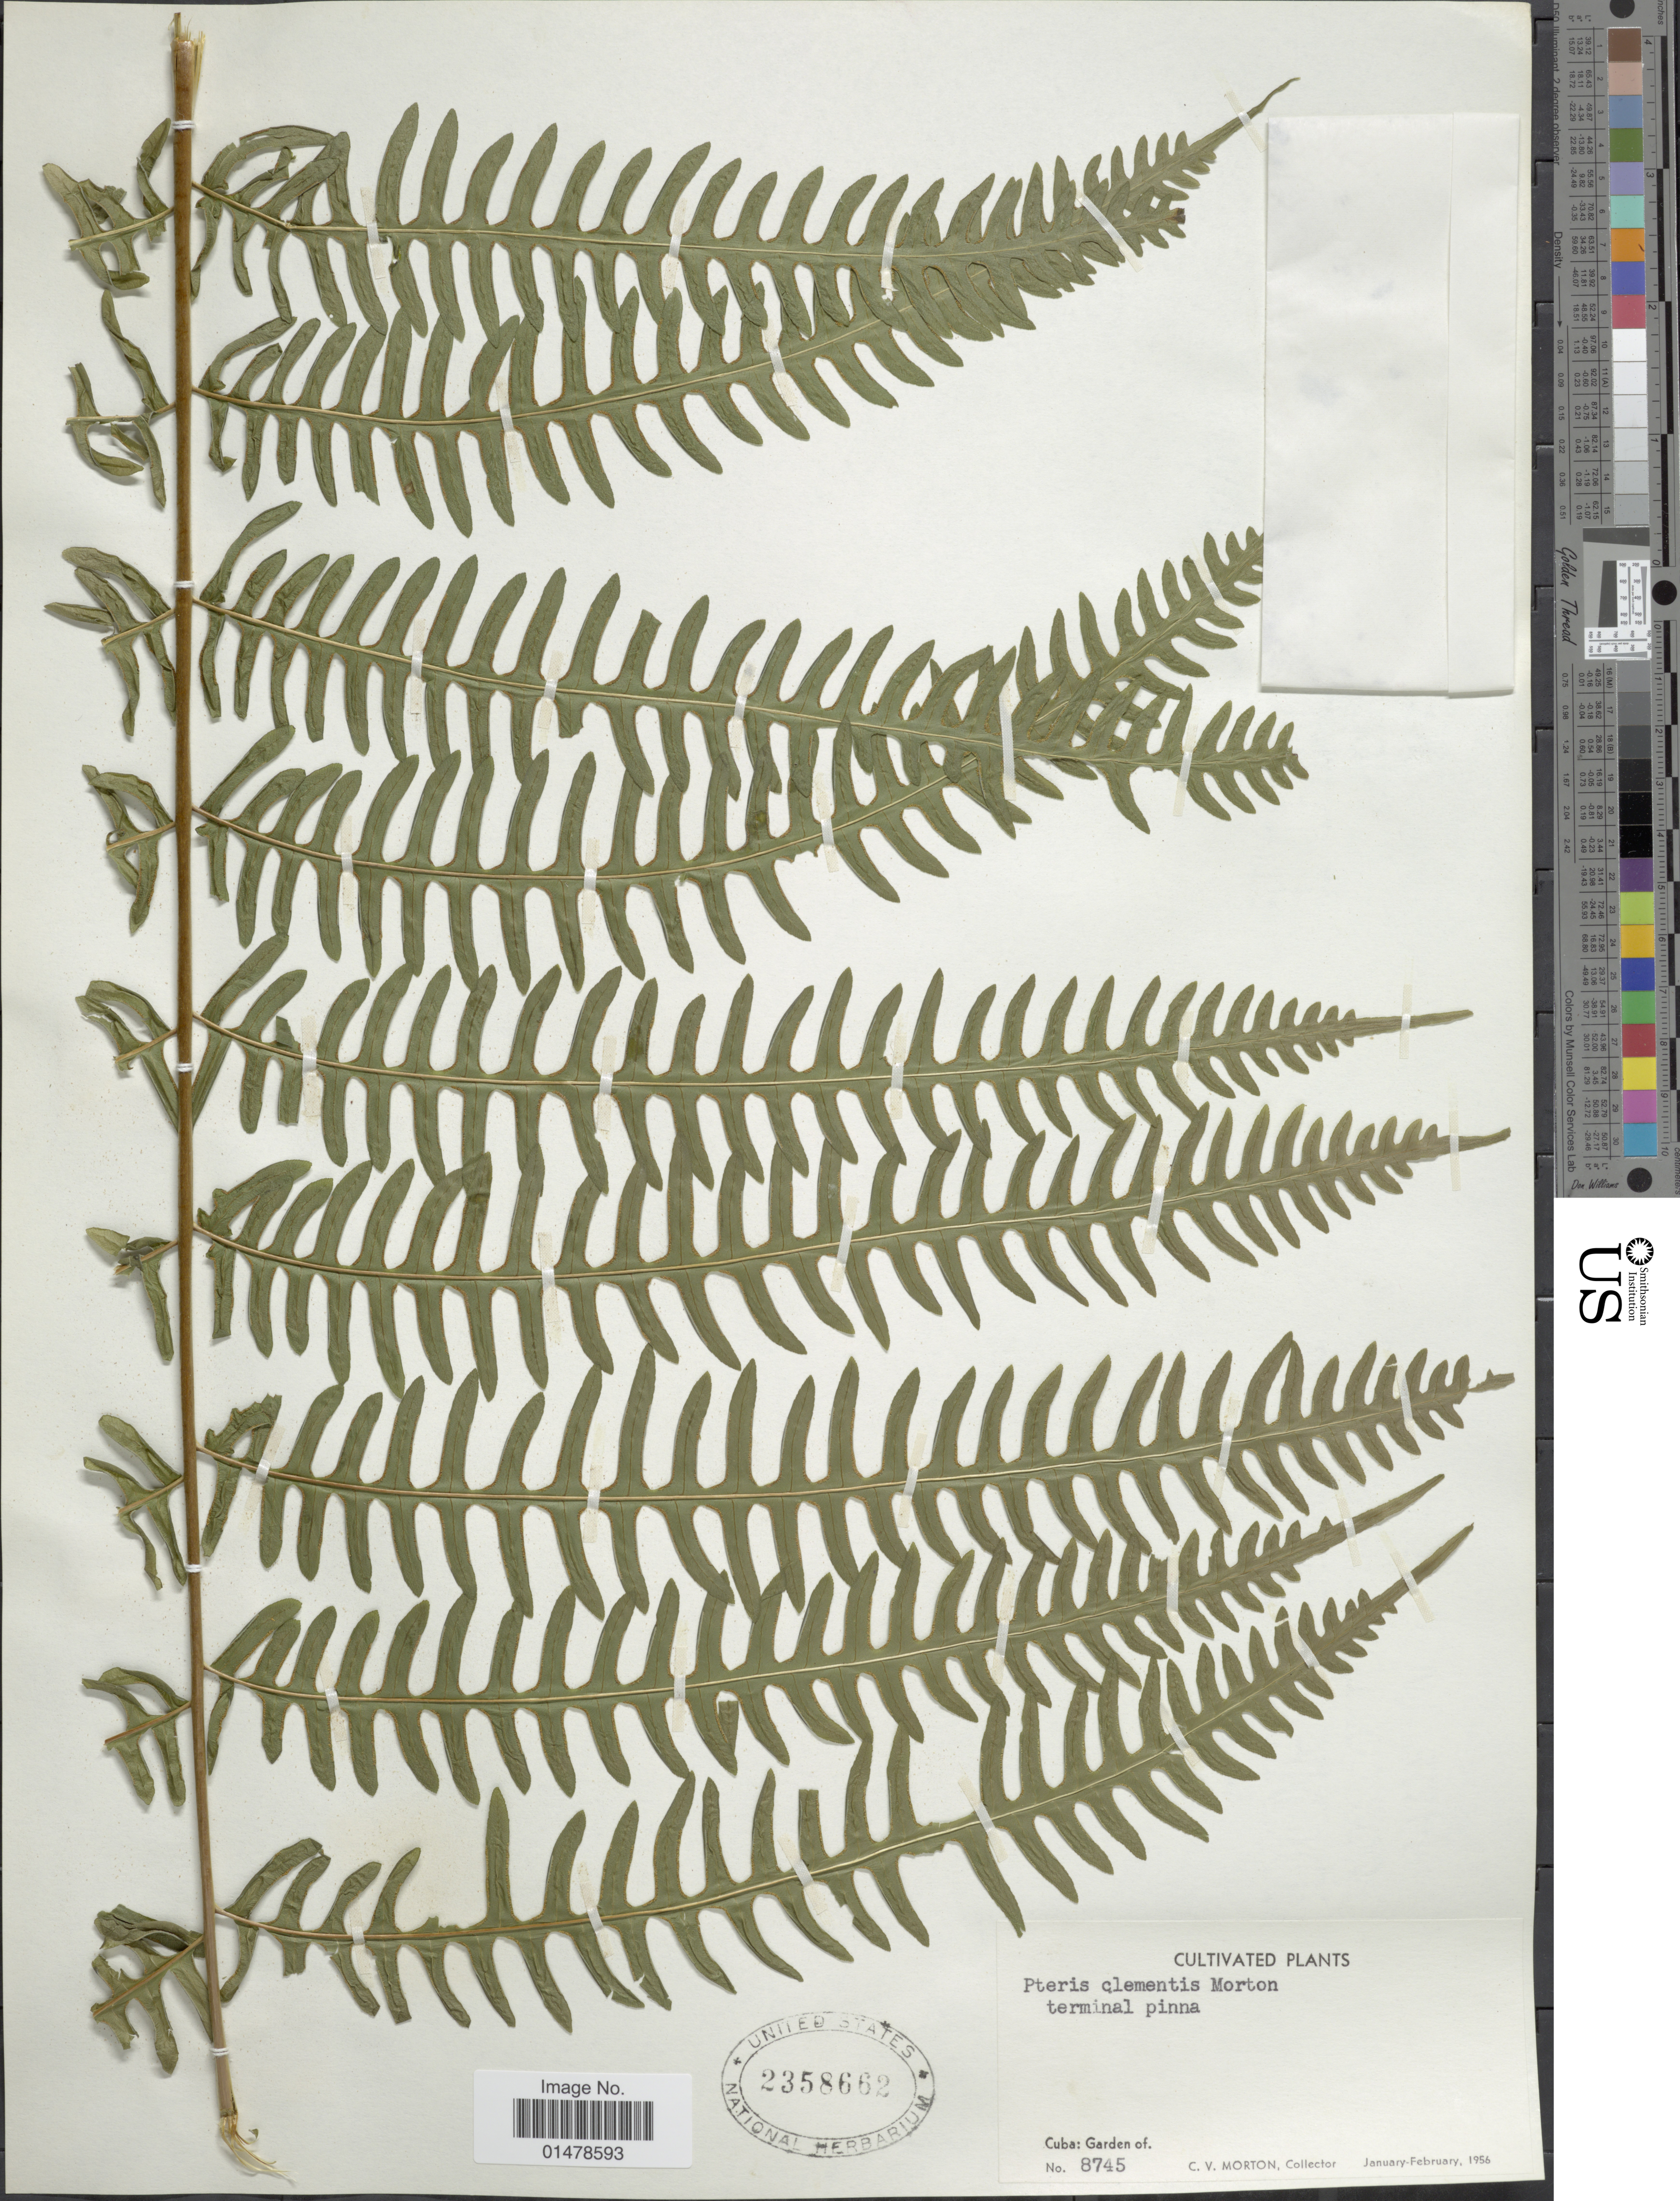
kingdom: Plantae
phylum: Tracheophyta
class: Polypodiopsida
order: Polypodiales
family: Pteridaceae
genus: Pteris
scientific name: Pteris clementis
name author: Morton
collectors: C. V. Morton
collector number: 8745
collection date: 1956-01/1956-02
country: Cuba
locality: Cuba: Garden of.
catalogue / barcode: US 2358662